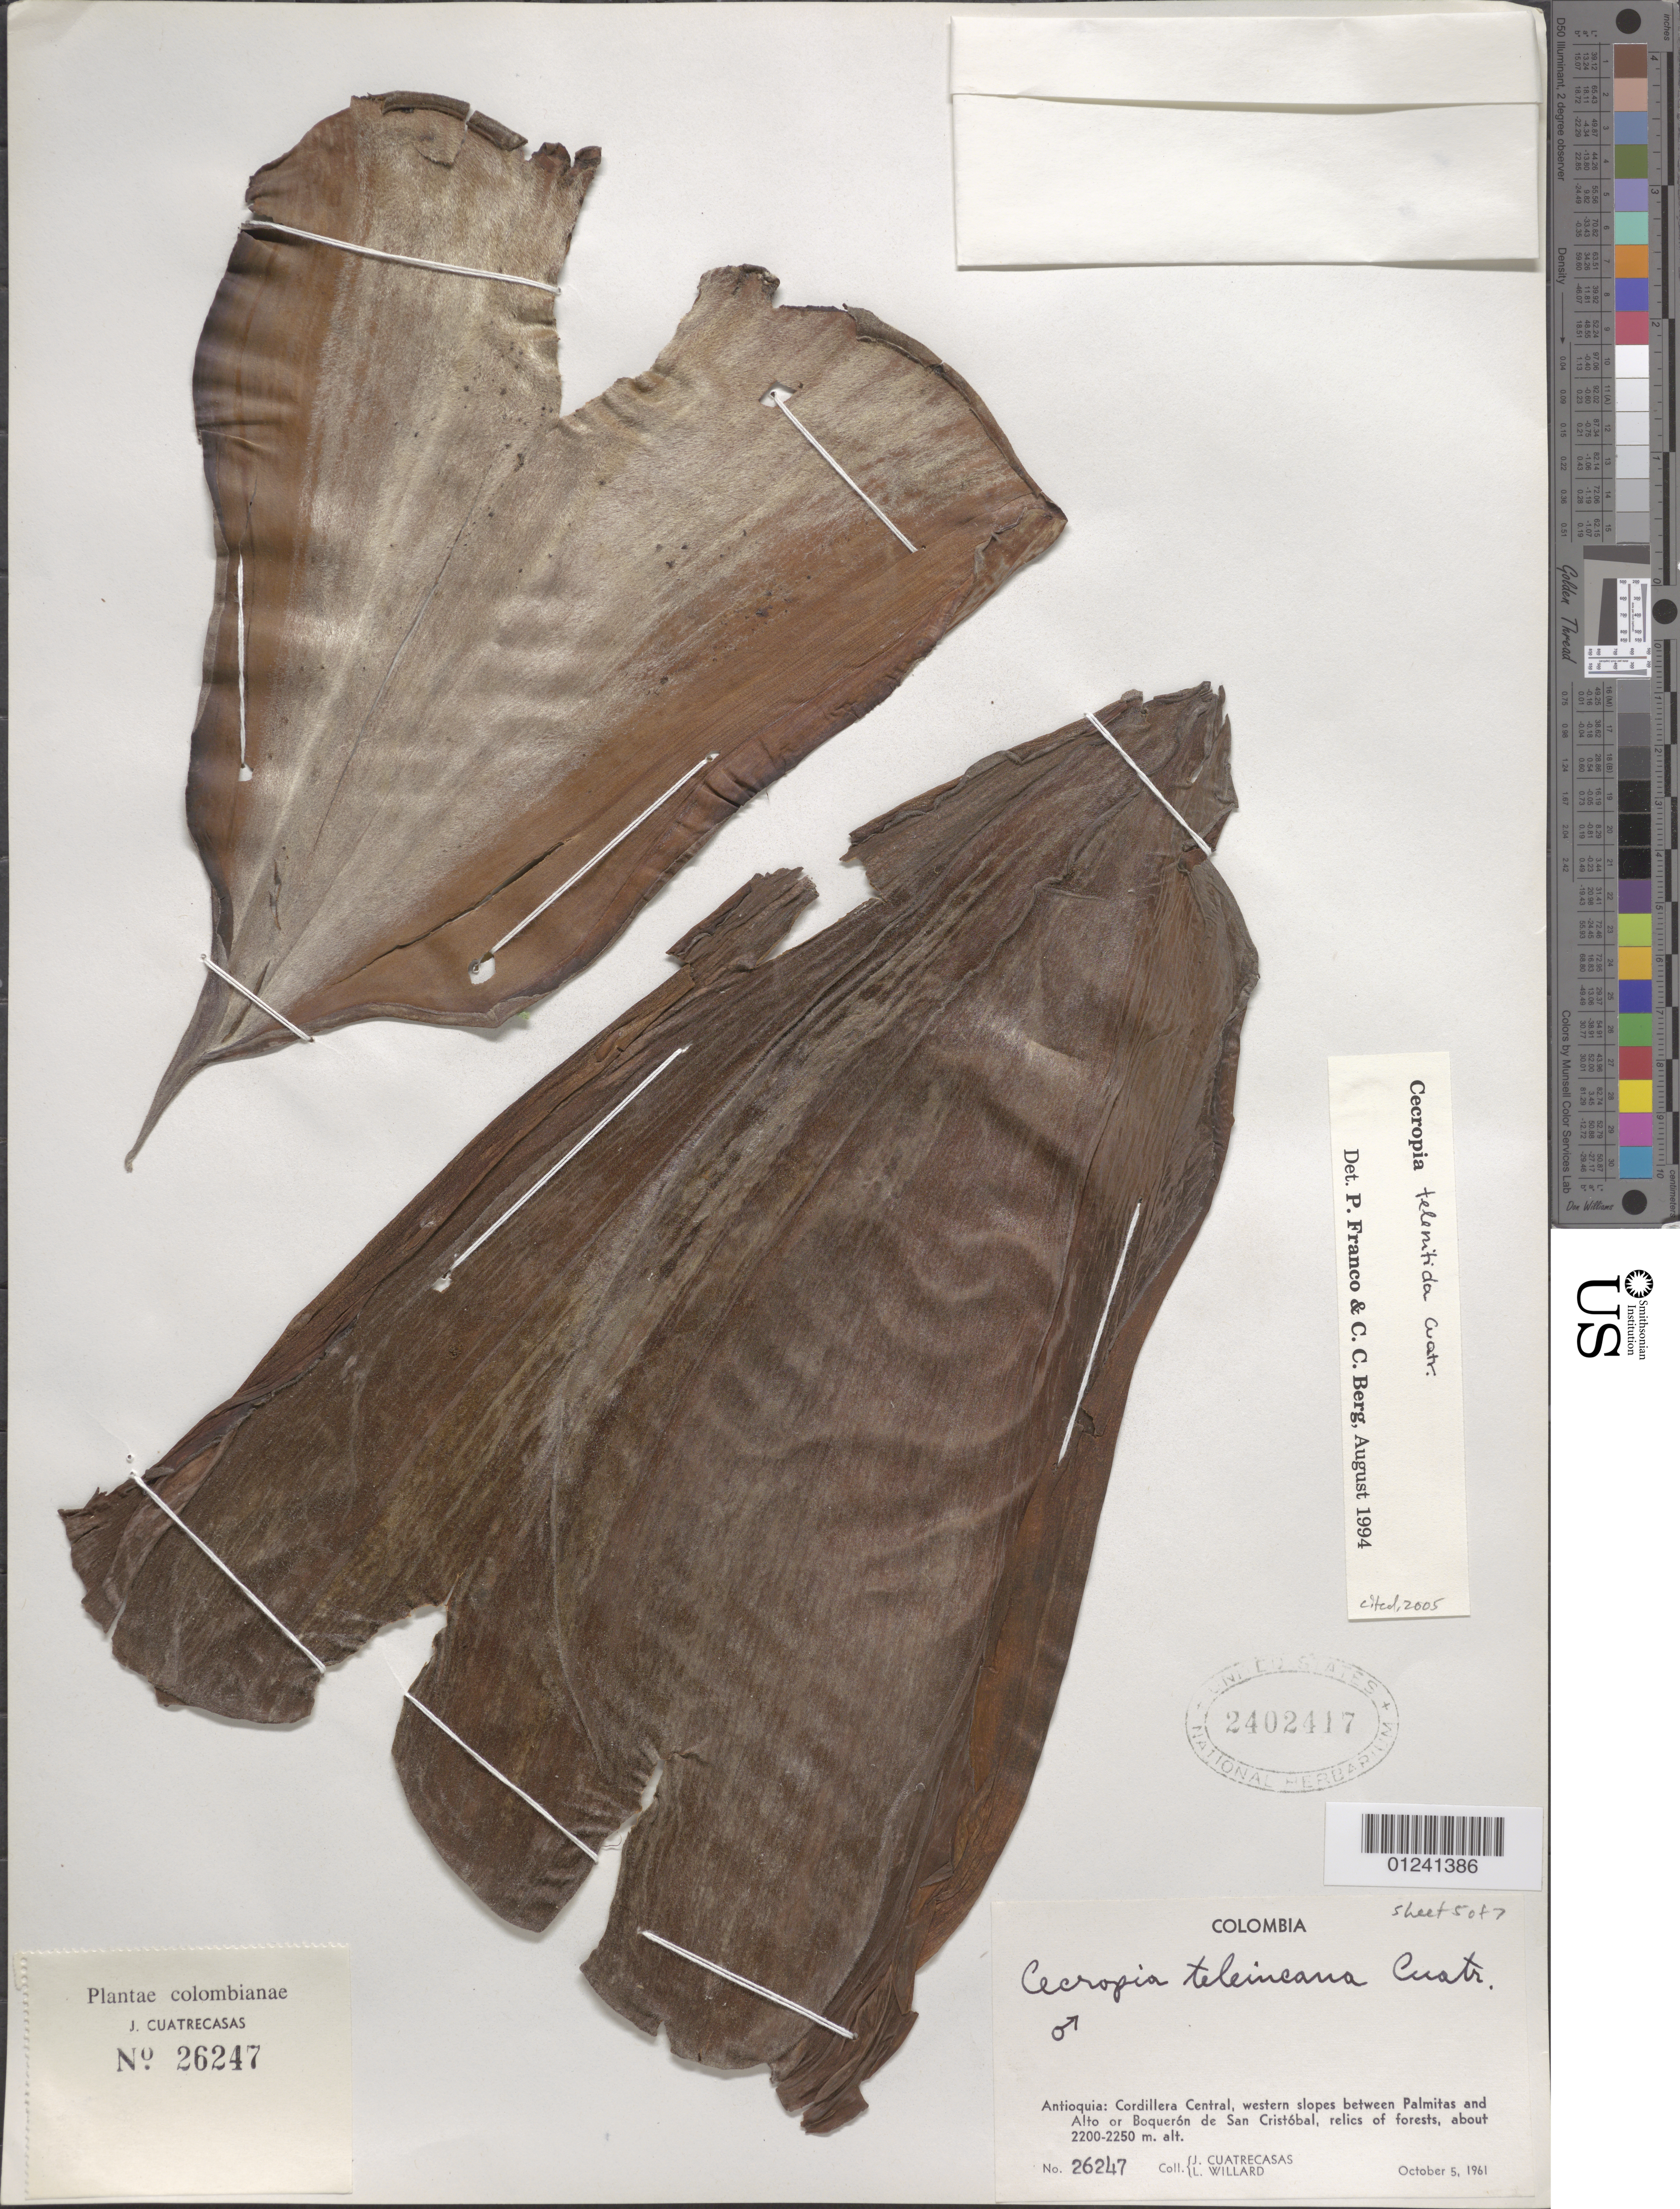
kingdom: Plantae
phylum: Tracheophyta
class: Magnoliopsida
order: Rosales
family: Urticaceae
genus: Cecropia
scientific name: Cecropia telenitida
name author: Cuatrec.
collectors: J. Cuatrecasas & L. Willard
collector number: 26247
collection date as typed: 05 Oct 1961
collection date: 1961-10-05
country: Colombia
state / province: Antioquia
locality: Cordillera Central, western slopes between Palmitas and Alto or Boqueron de San Cristobal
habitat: relics of forest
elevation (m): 2200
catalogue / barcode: US 2402417